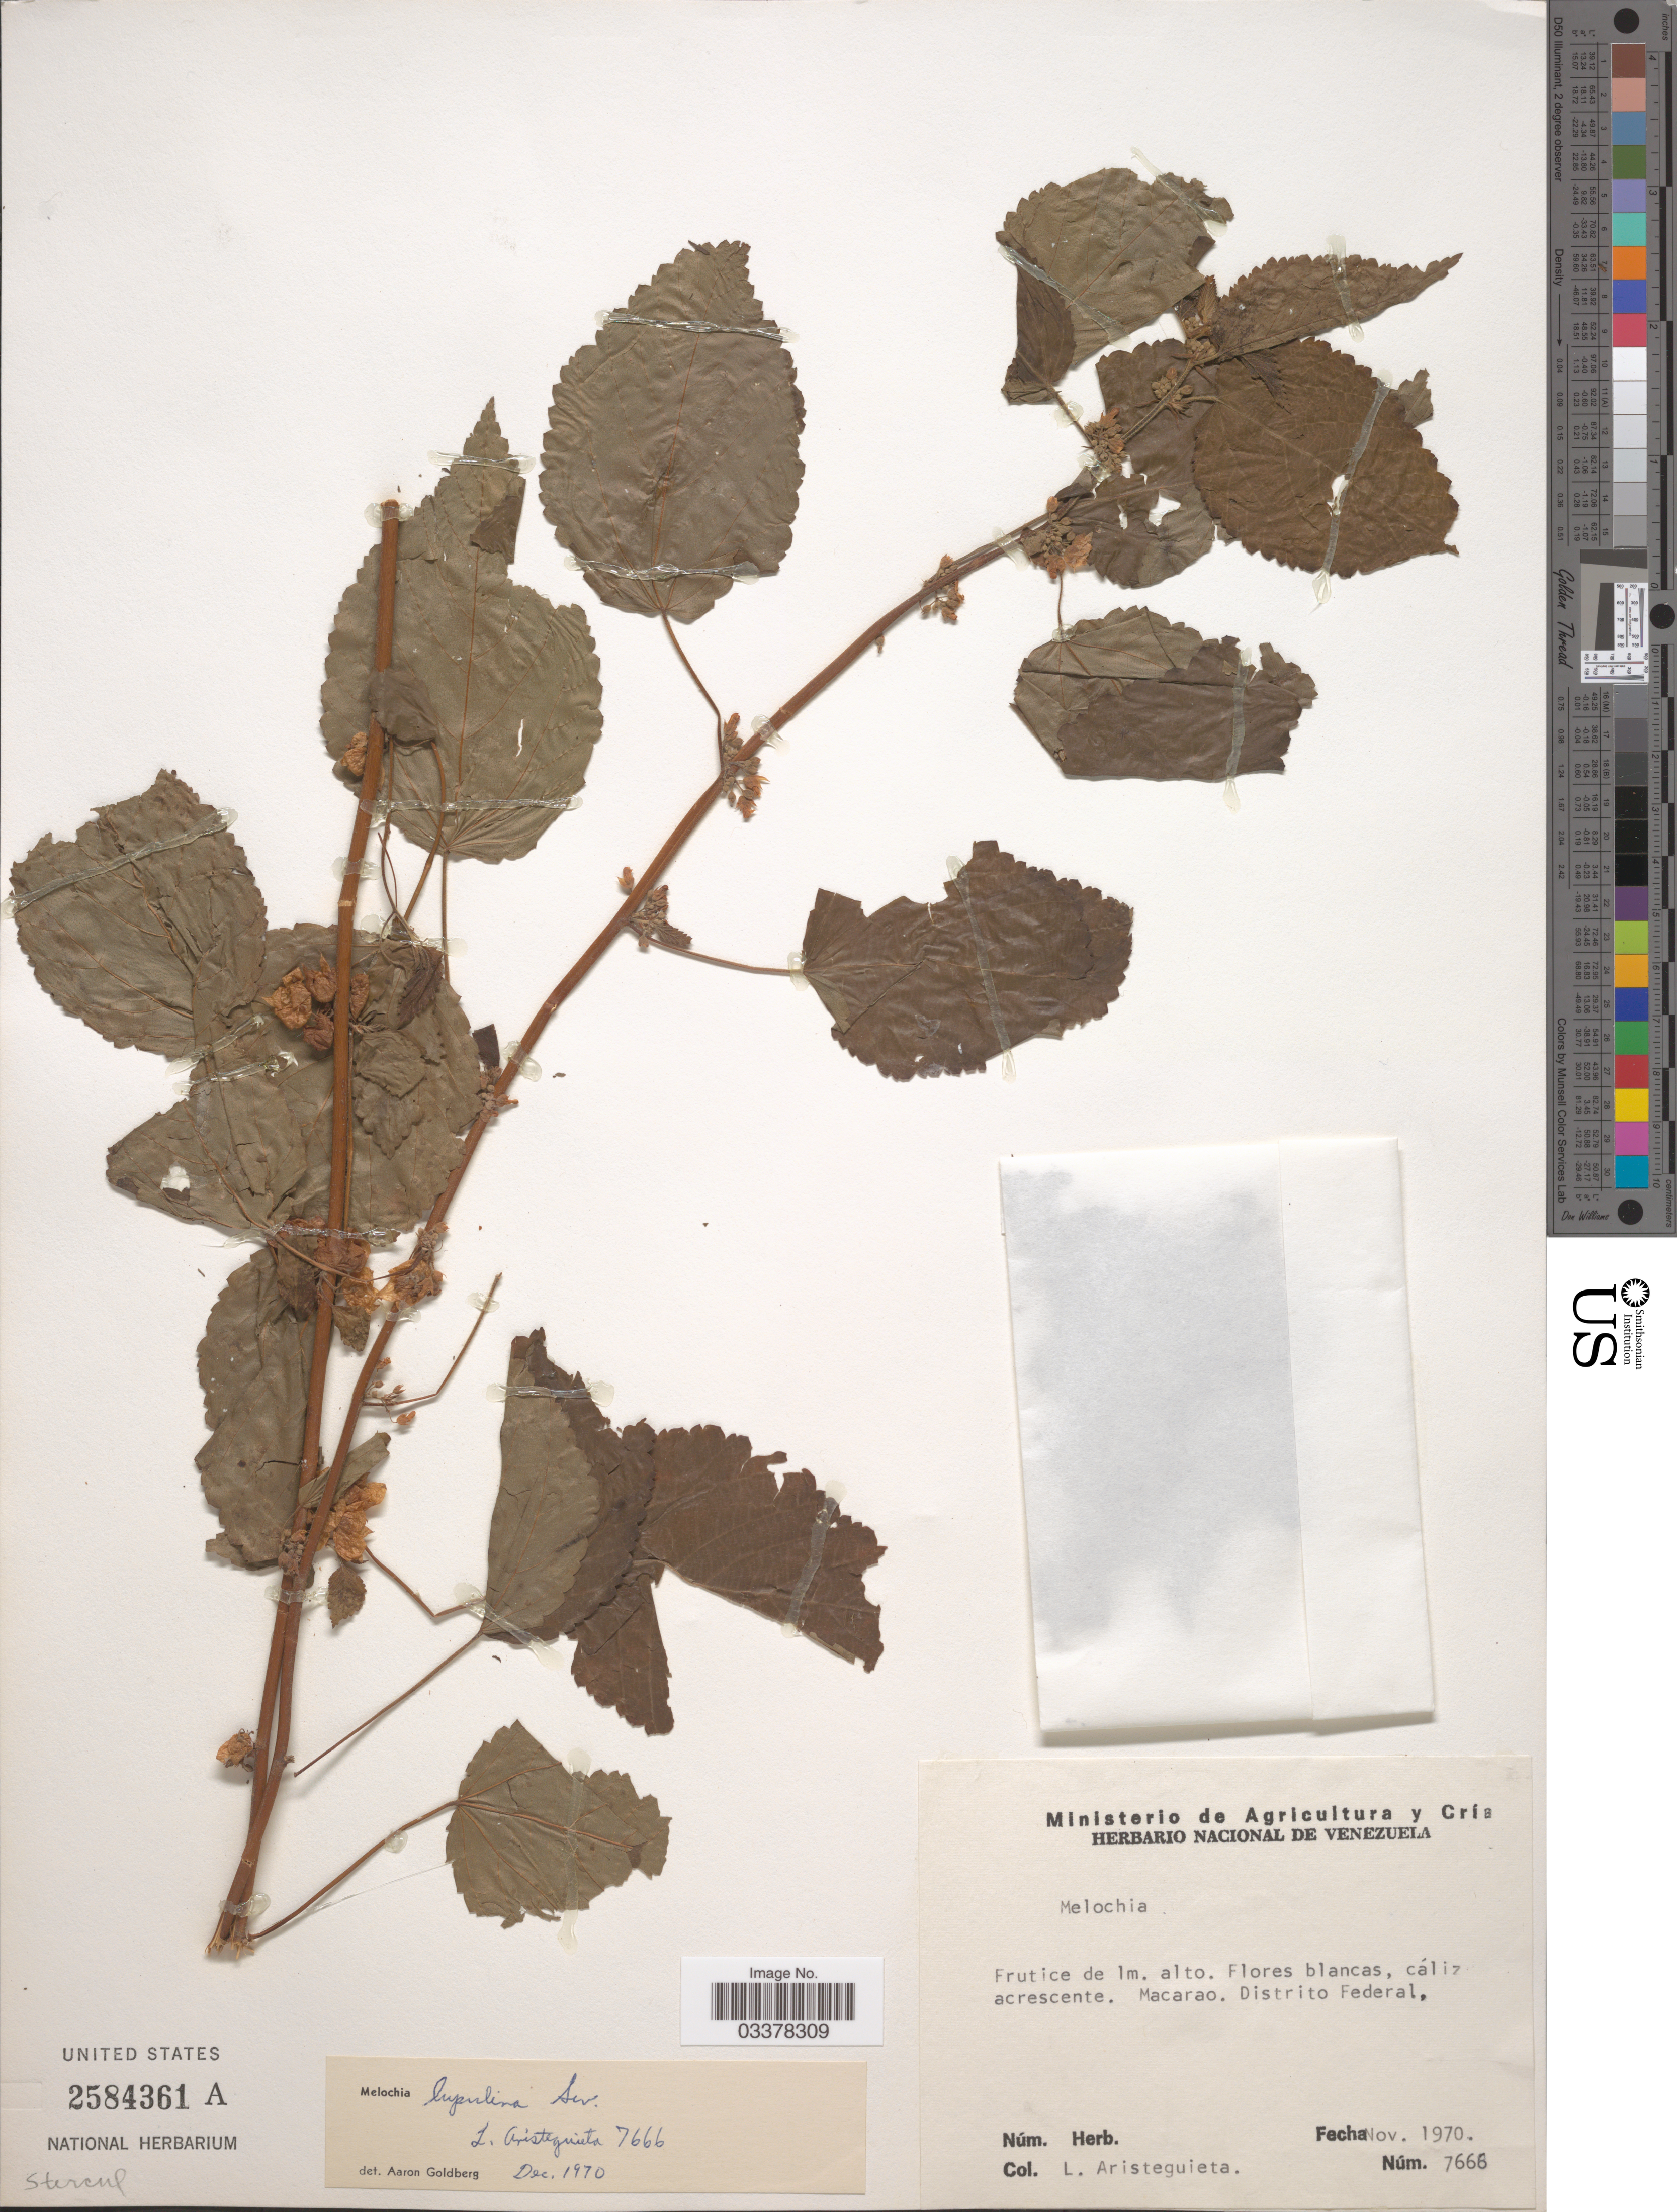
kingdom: Plantae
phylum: Tracheophyta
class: Magnoliopsida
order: Malvales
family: Malvaceae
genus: Melochia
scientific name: Melochia lupulina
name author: Sw.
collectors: L. Aristeguieta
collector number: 7666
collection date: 1970-11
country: Venezuela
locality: Macarao. Distrito Federal.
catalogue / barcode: US 2584361A